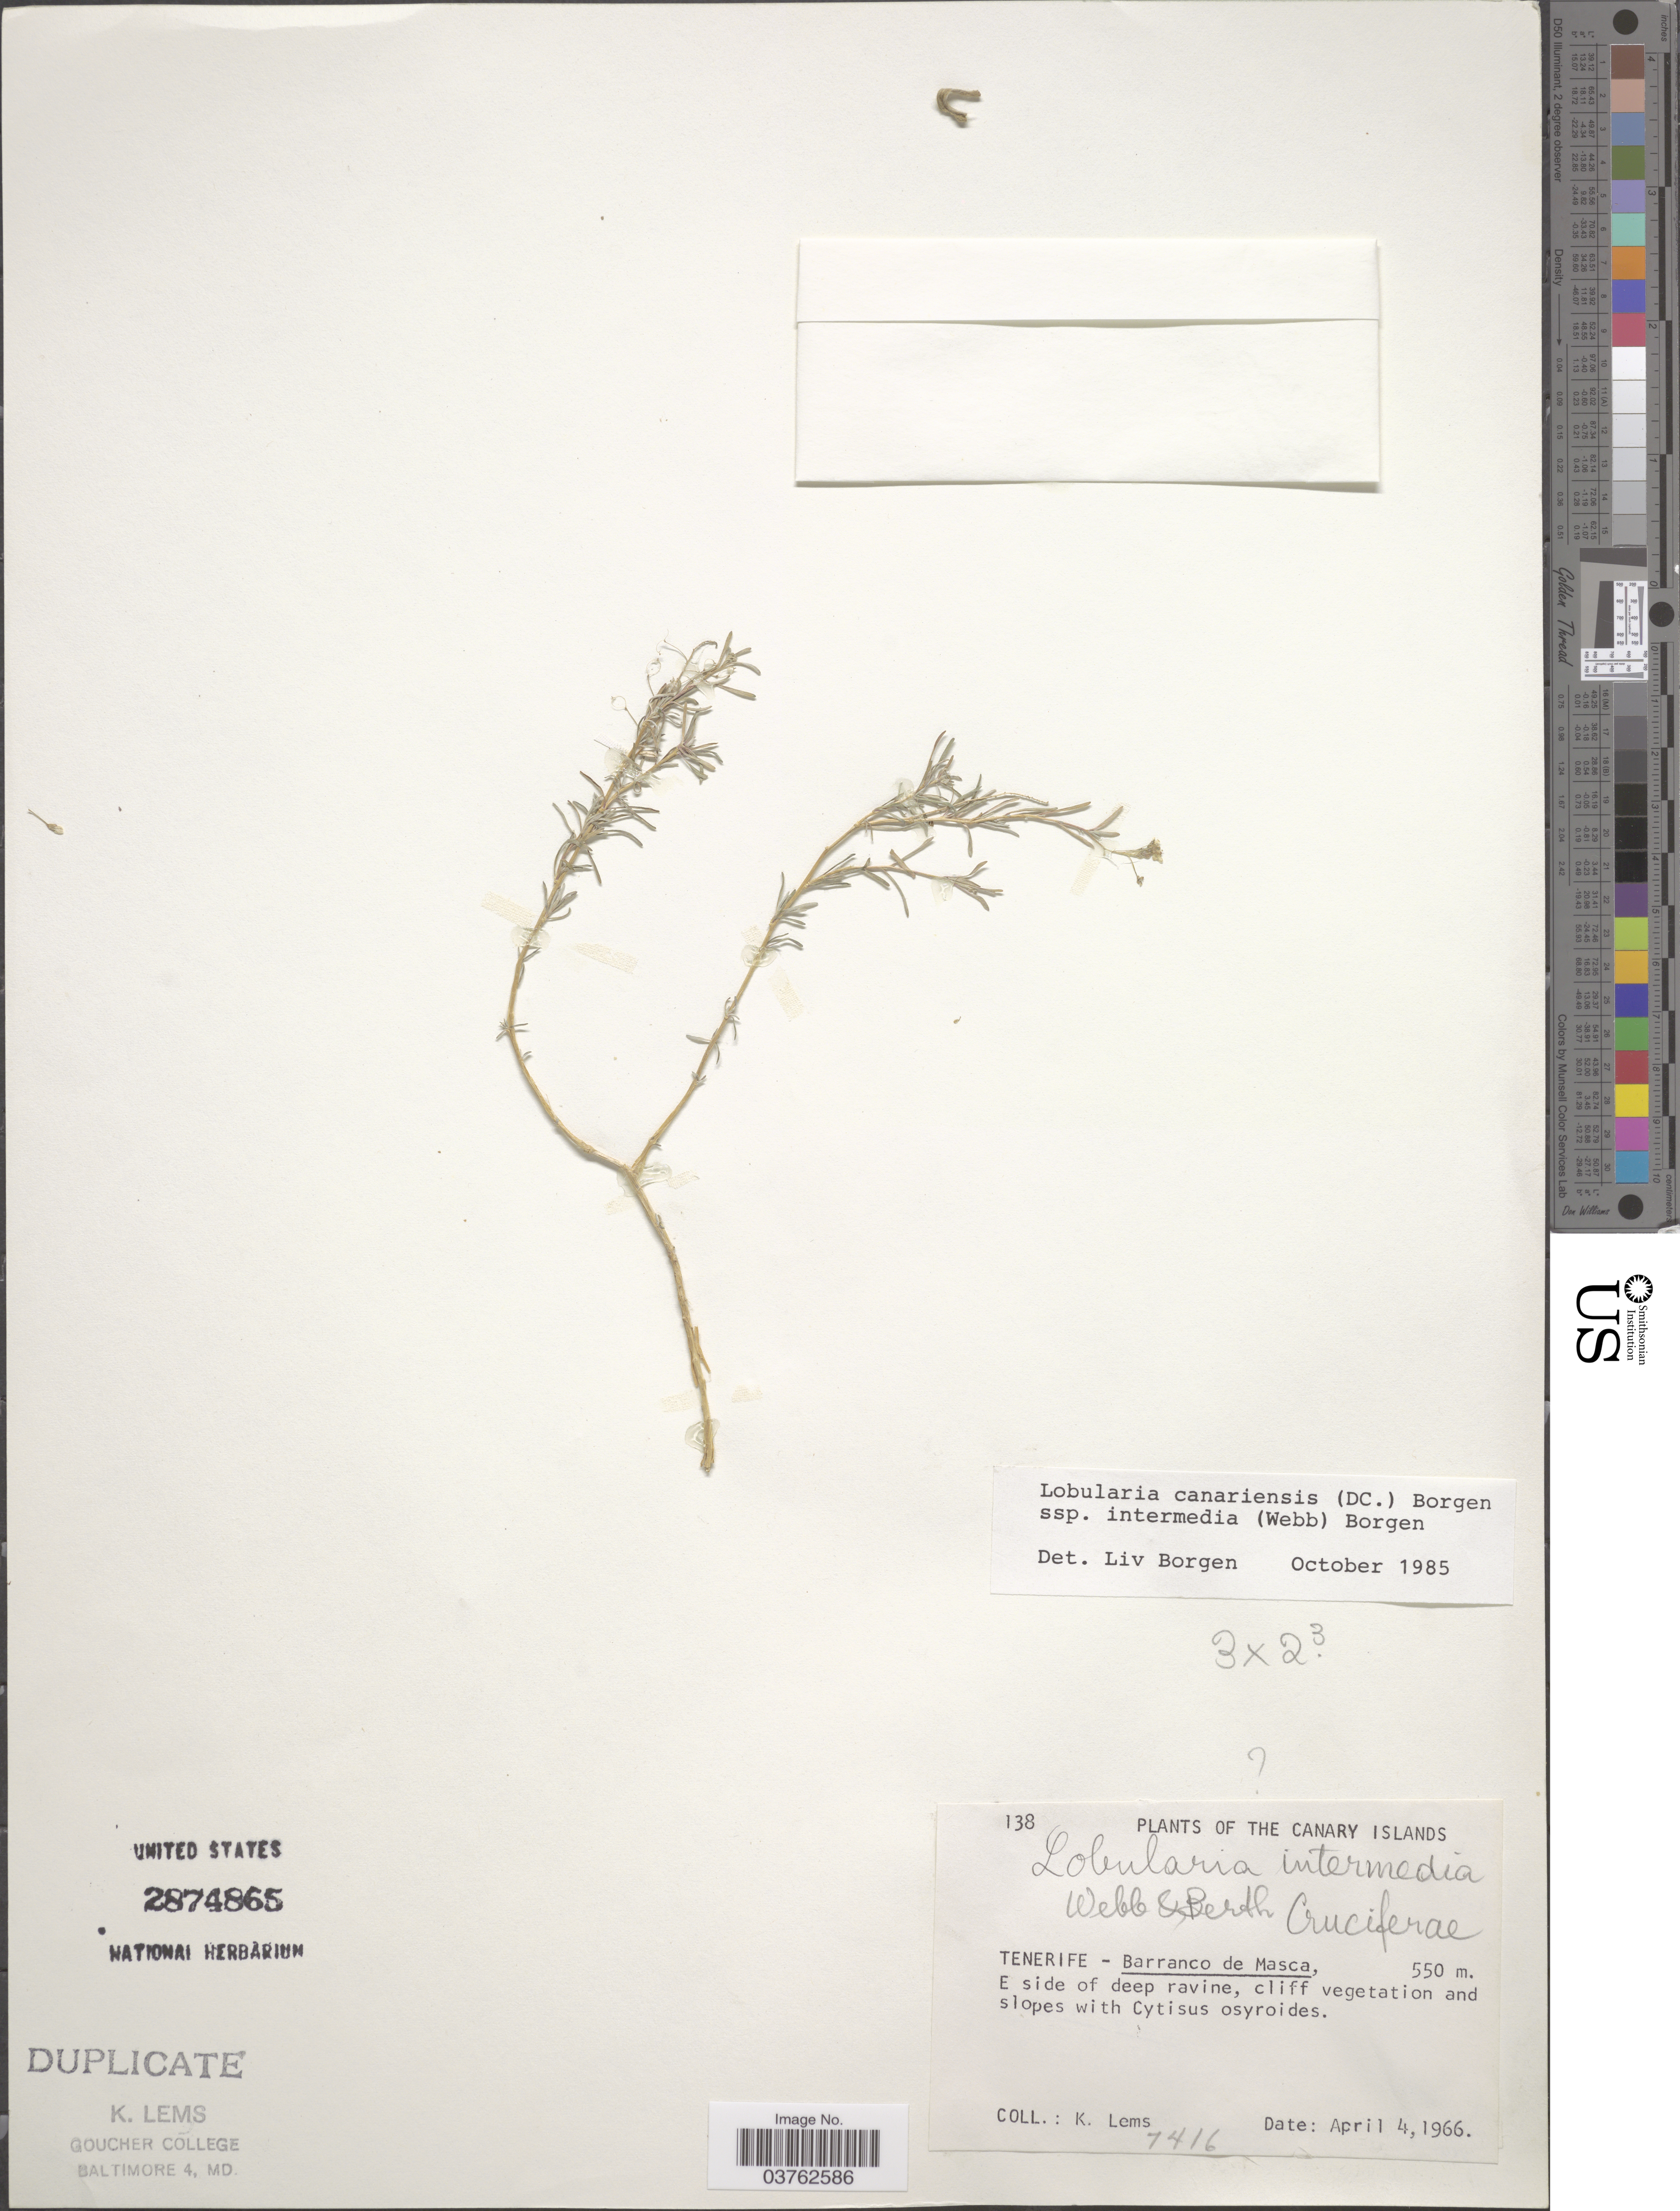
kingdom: Plantae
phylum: Tracheophyta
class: Magnoliopsida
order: Brassicales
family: Brassicaceae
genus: Lobularia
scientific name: Lobularia canariensis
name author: (DC.) L. Borgen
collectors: K. Lems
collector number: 7416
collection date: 1966-04-04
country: Spain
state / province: Canarias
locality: The Canary Islands. Tenerife - Barranco de Masca, E side of deep ravine.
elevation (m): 550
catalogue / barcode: US 2874865